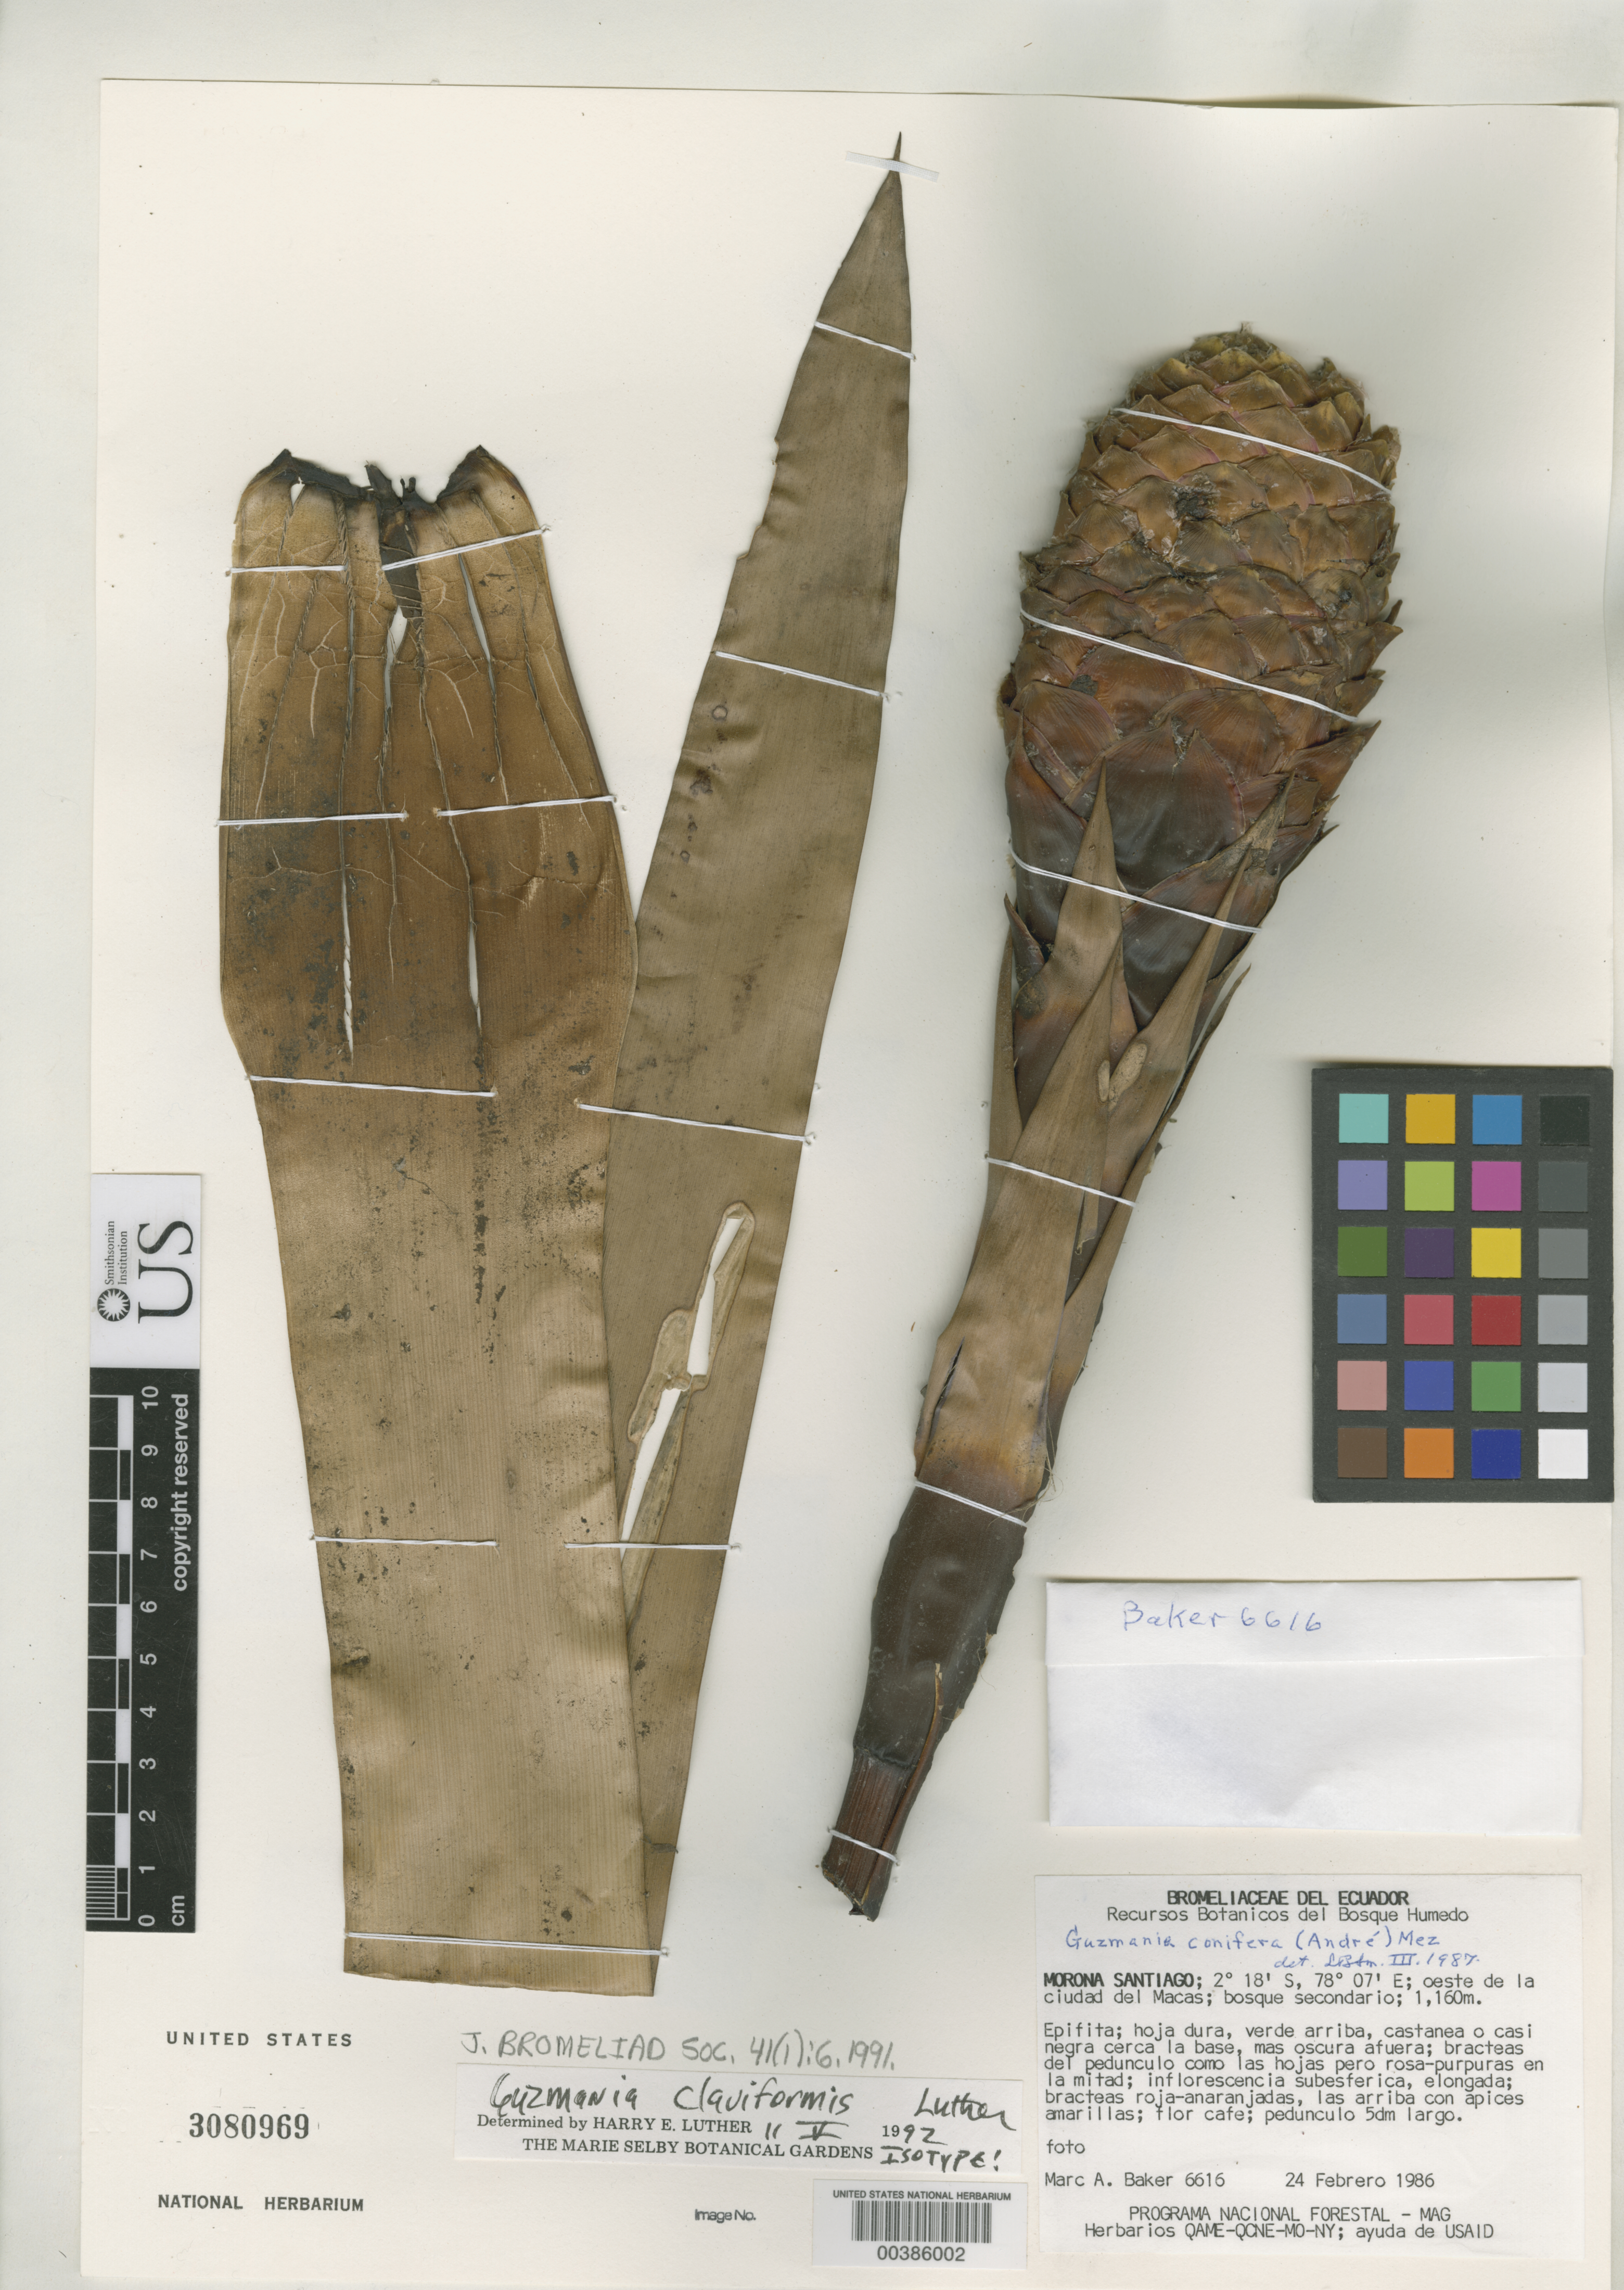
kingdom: Plantae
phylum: Tracheophyta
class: Liliopsida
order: Poales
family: Bromeliaceae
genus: Guzmania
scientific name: Guzmania claviformis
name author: H. Luther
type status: Isotype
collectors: M. A. Baker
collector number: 6616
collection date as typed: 24 Feb 1986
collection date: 1986-02-24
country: Ecuador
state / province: Morona-Santiago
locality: Oeste de La Ciudad del Macas.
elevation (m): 1160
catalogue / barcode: US 3080969